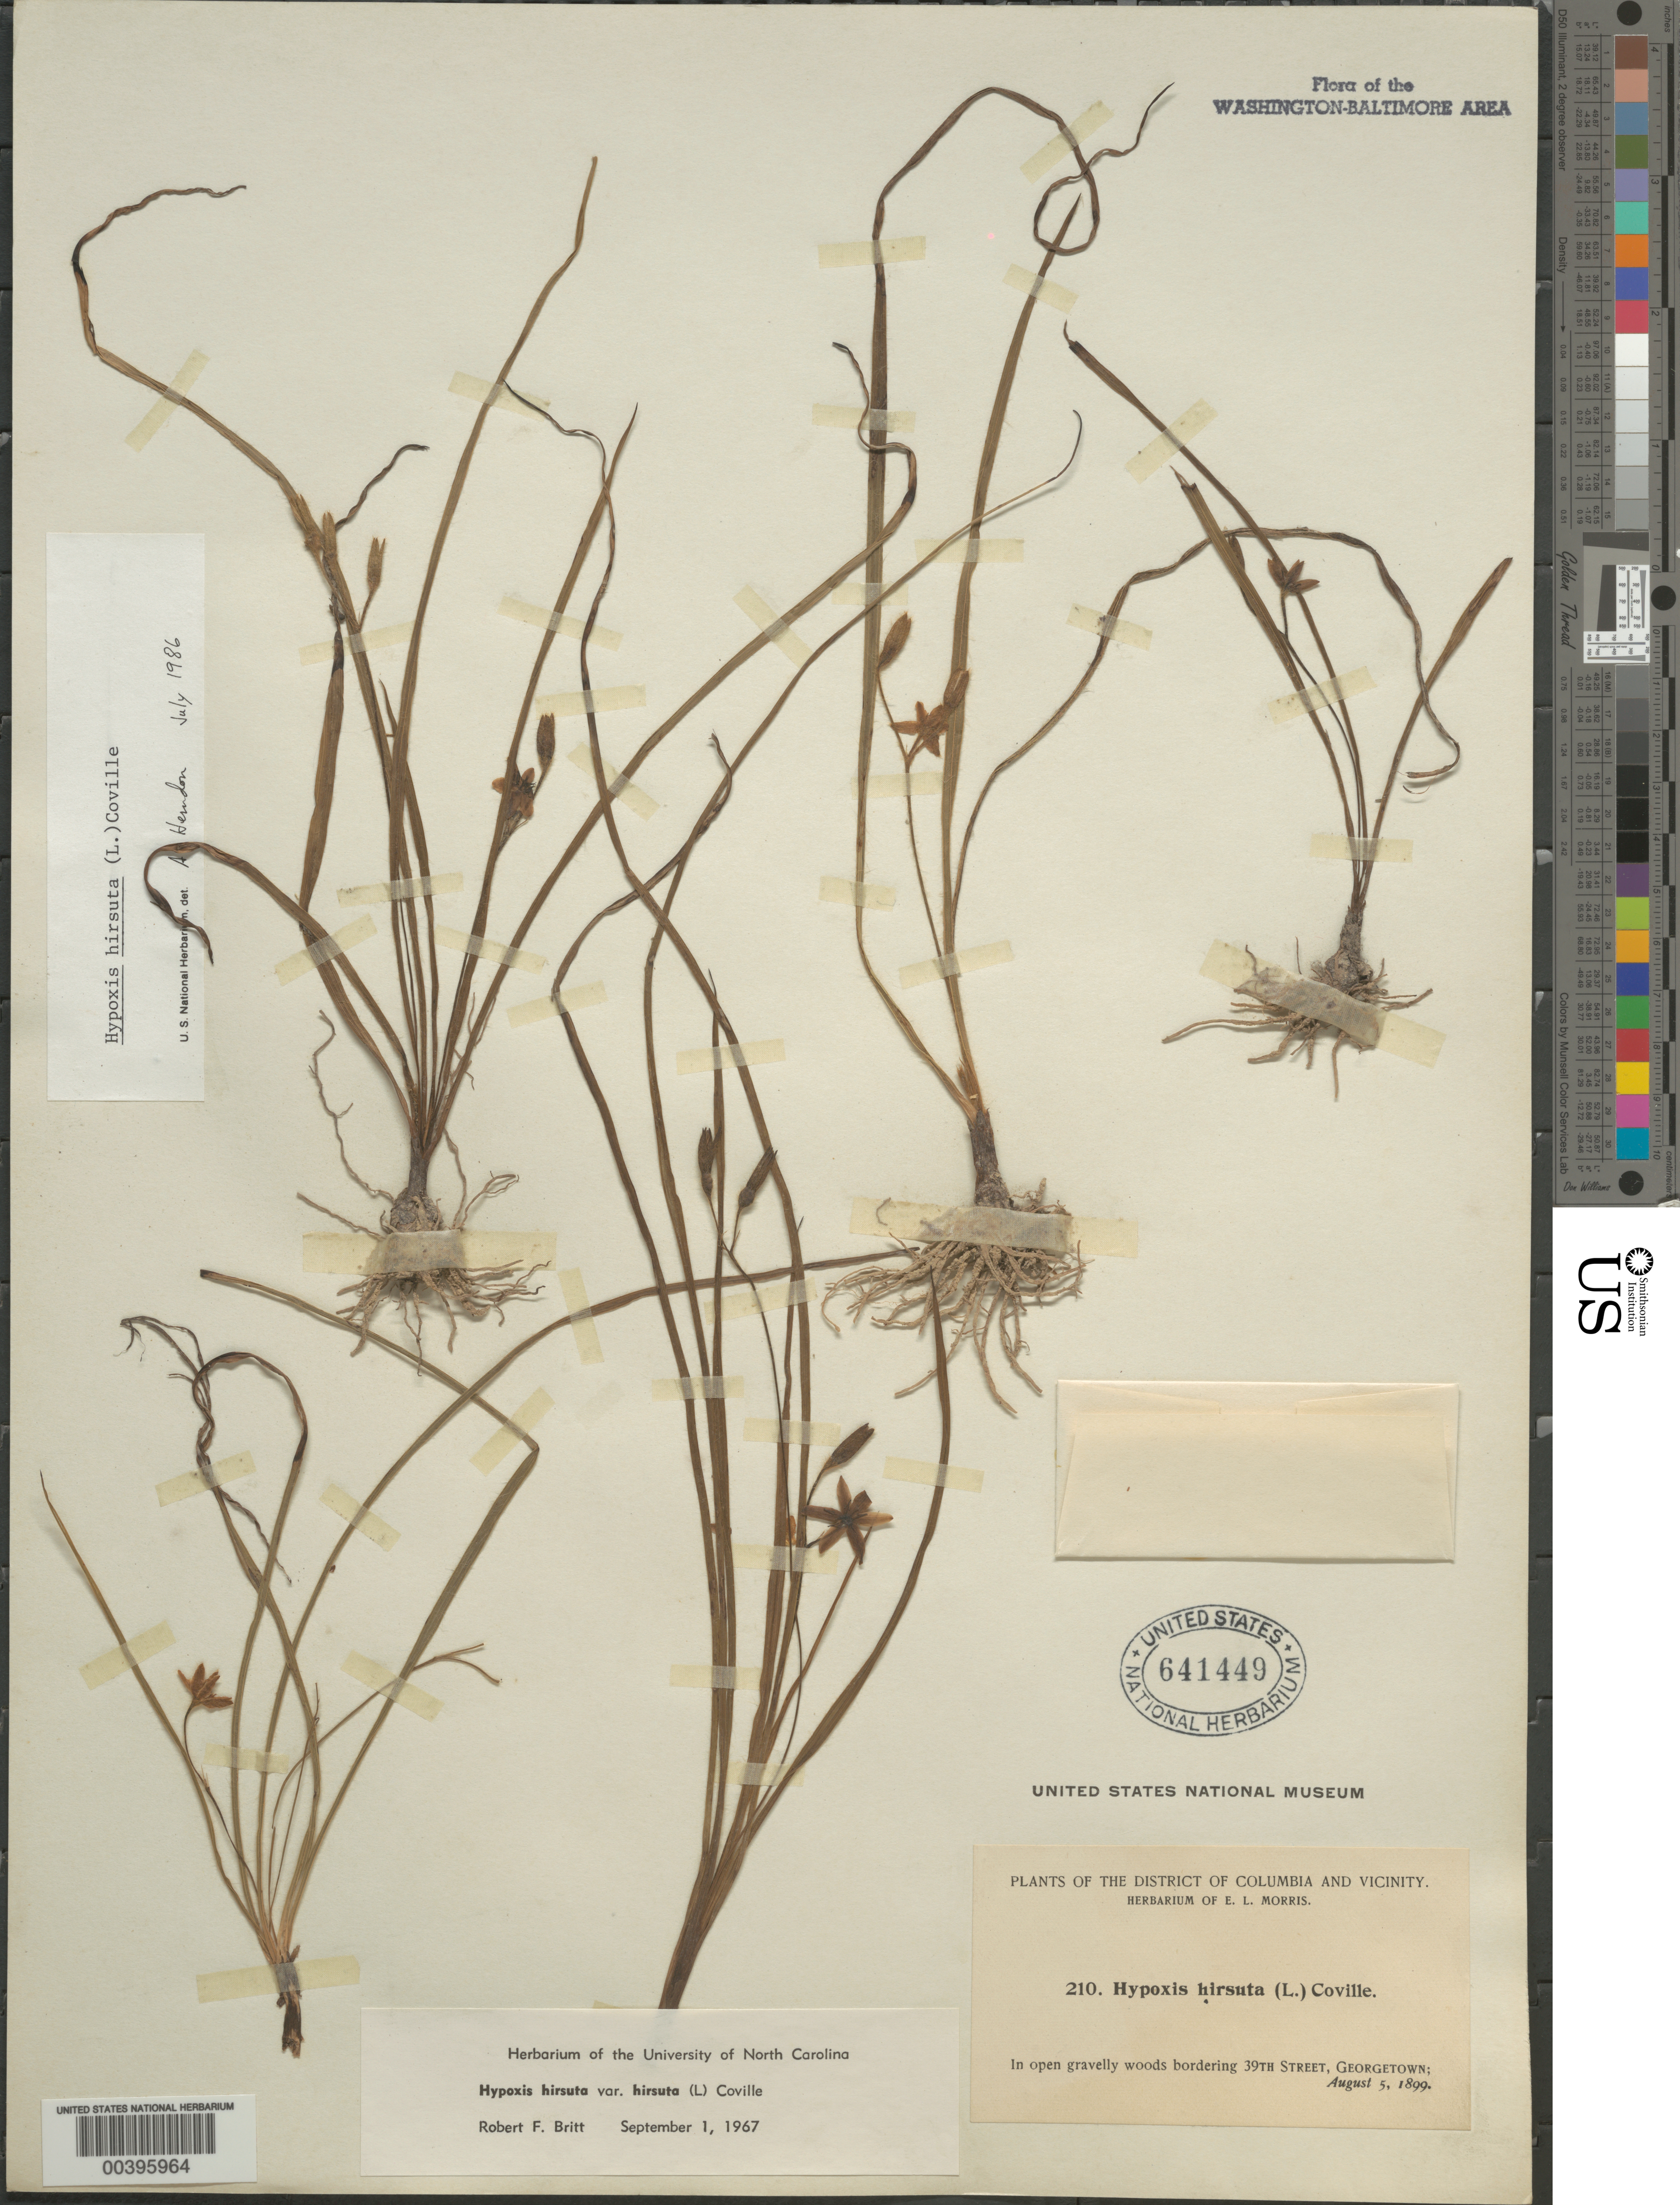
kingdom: Plantae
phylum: Tracheophyta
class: Liliopsida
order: Asparagales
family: Hypoxidaceae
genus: Hypoxis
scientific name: Hypoxis hirsuta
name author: (L.) Coville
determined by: Hambleton, E. J.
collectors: E. L. Morris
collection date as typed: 05 Aug 1899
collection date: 1899-08-05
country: United States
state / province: District of Columbia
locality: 39th St. Georgetown C. & O. Canal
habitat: Open gravelly woods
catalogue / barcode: US 641449